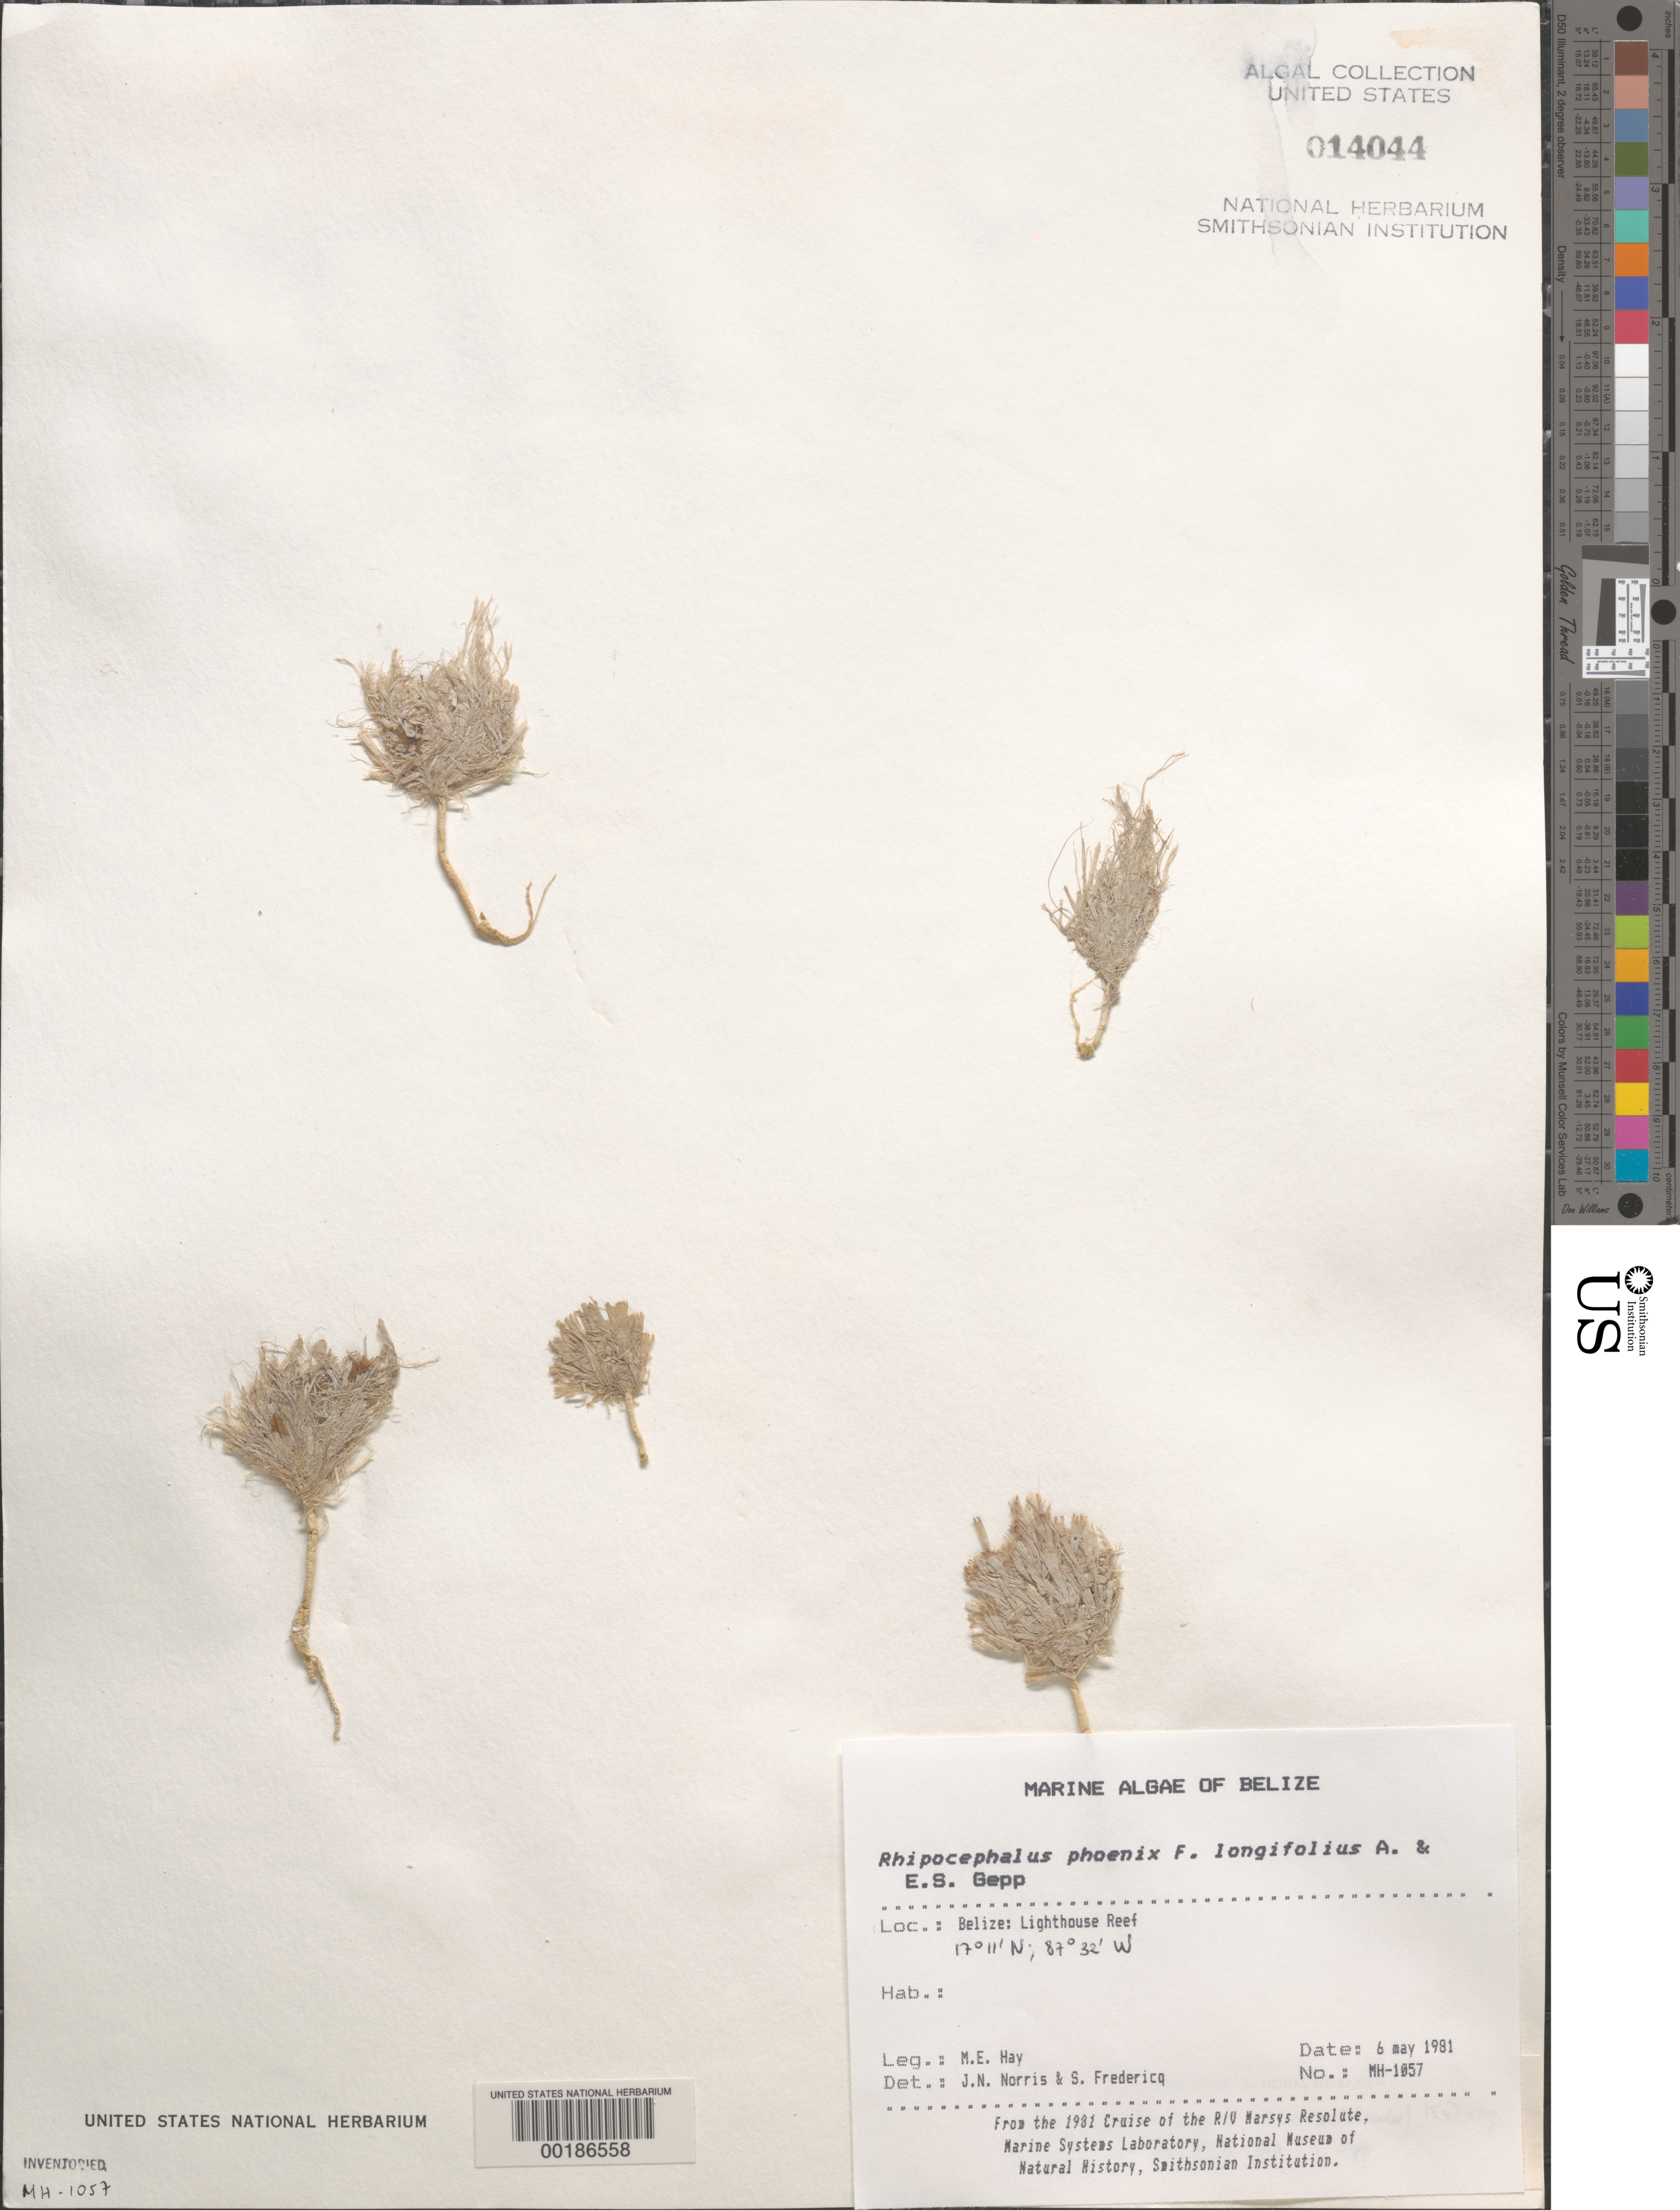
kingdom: Plantae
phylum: Chlorophyta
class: Ulvophyceae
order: Bryopsidales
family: Udoteaceae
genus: Rhipocephalus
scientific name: Rhipocephalus phoenix f. longifolius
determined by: Norris, J. N.; Fredericq, S.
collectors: M. E. Hay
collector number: MEH-1057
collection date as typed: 06 May 1981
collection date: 1981-05-06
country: Belize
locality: Lighthouse reef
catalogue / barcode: US 14044